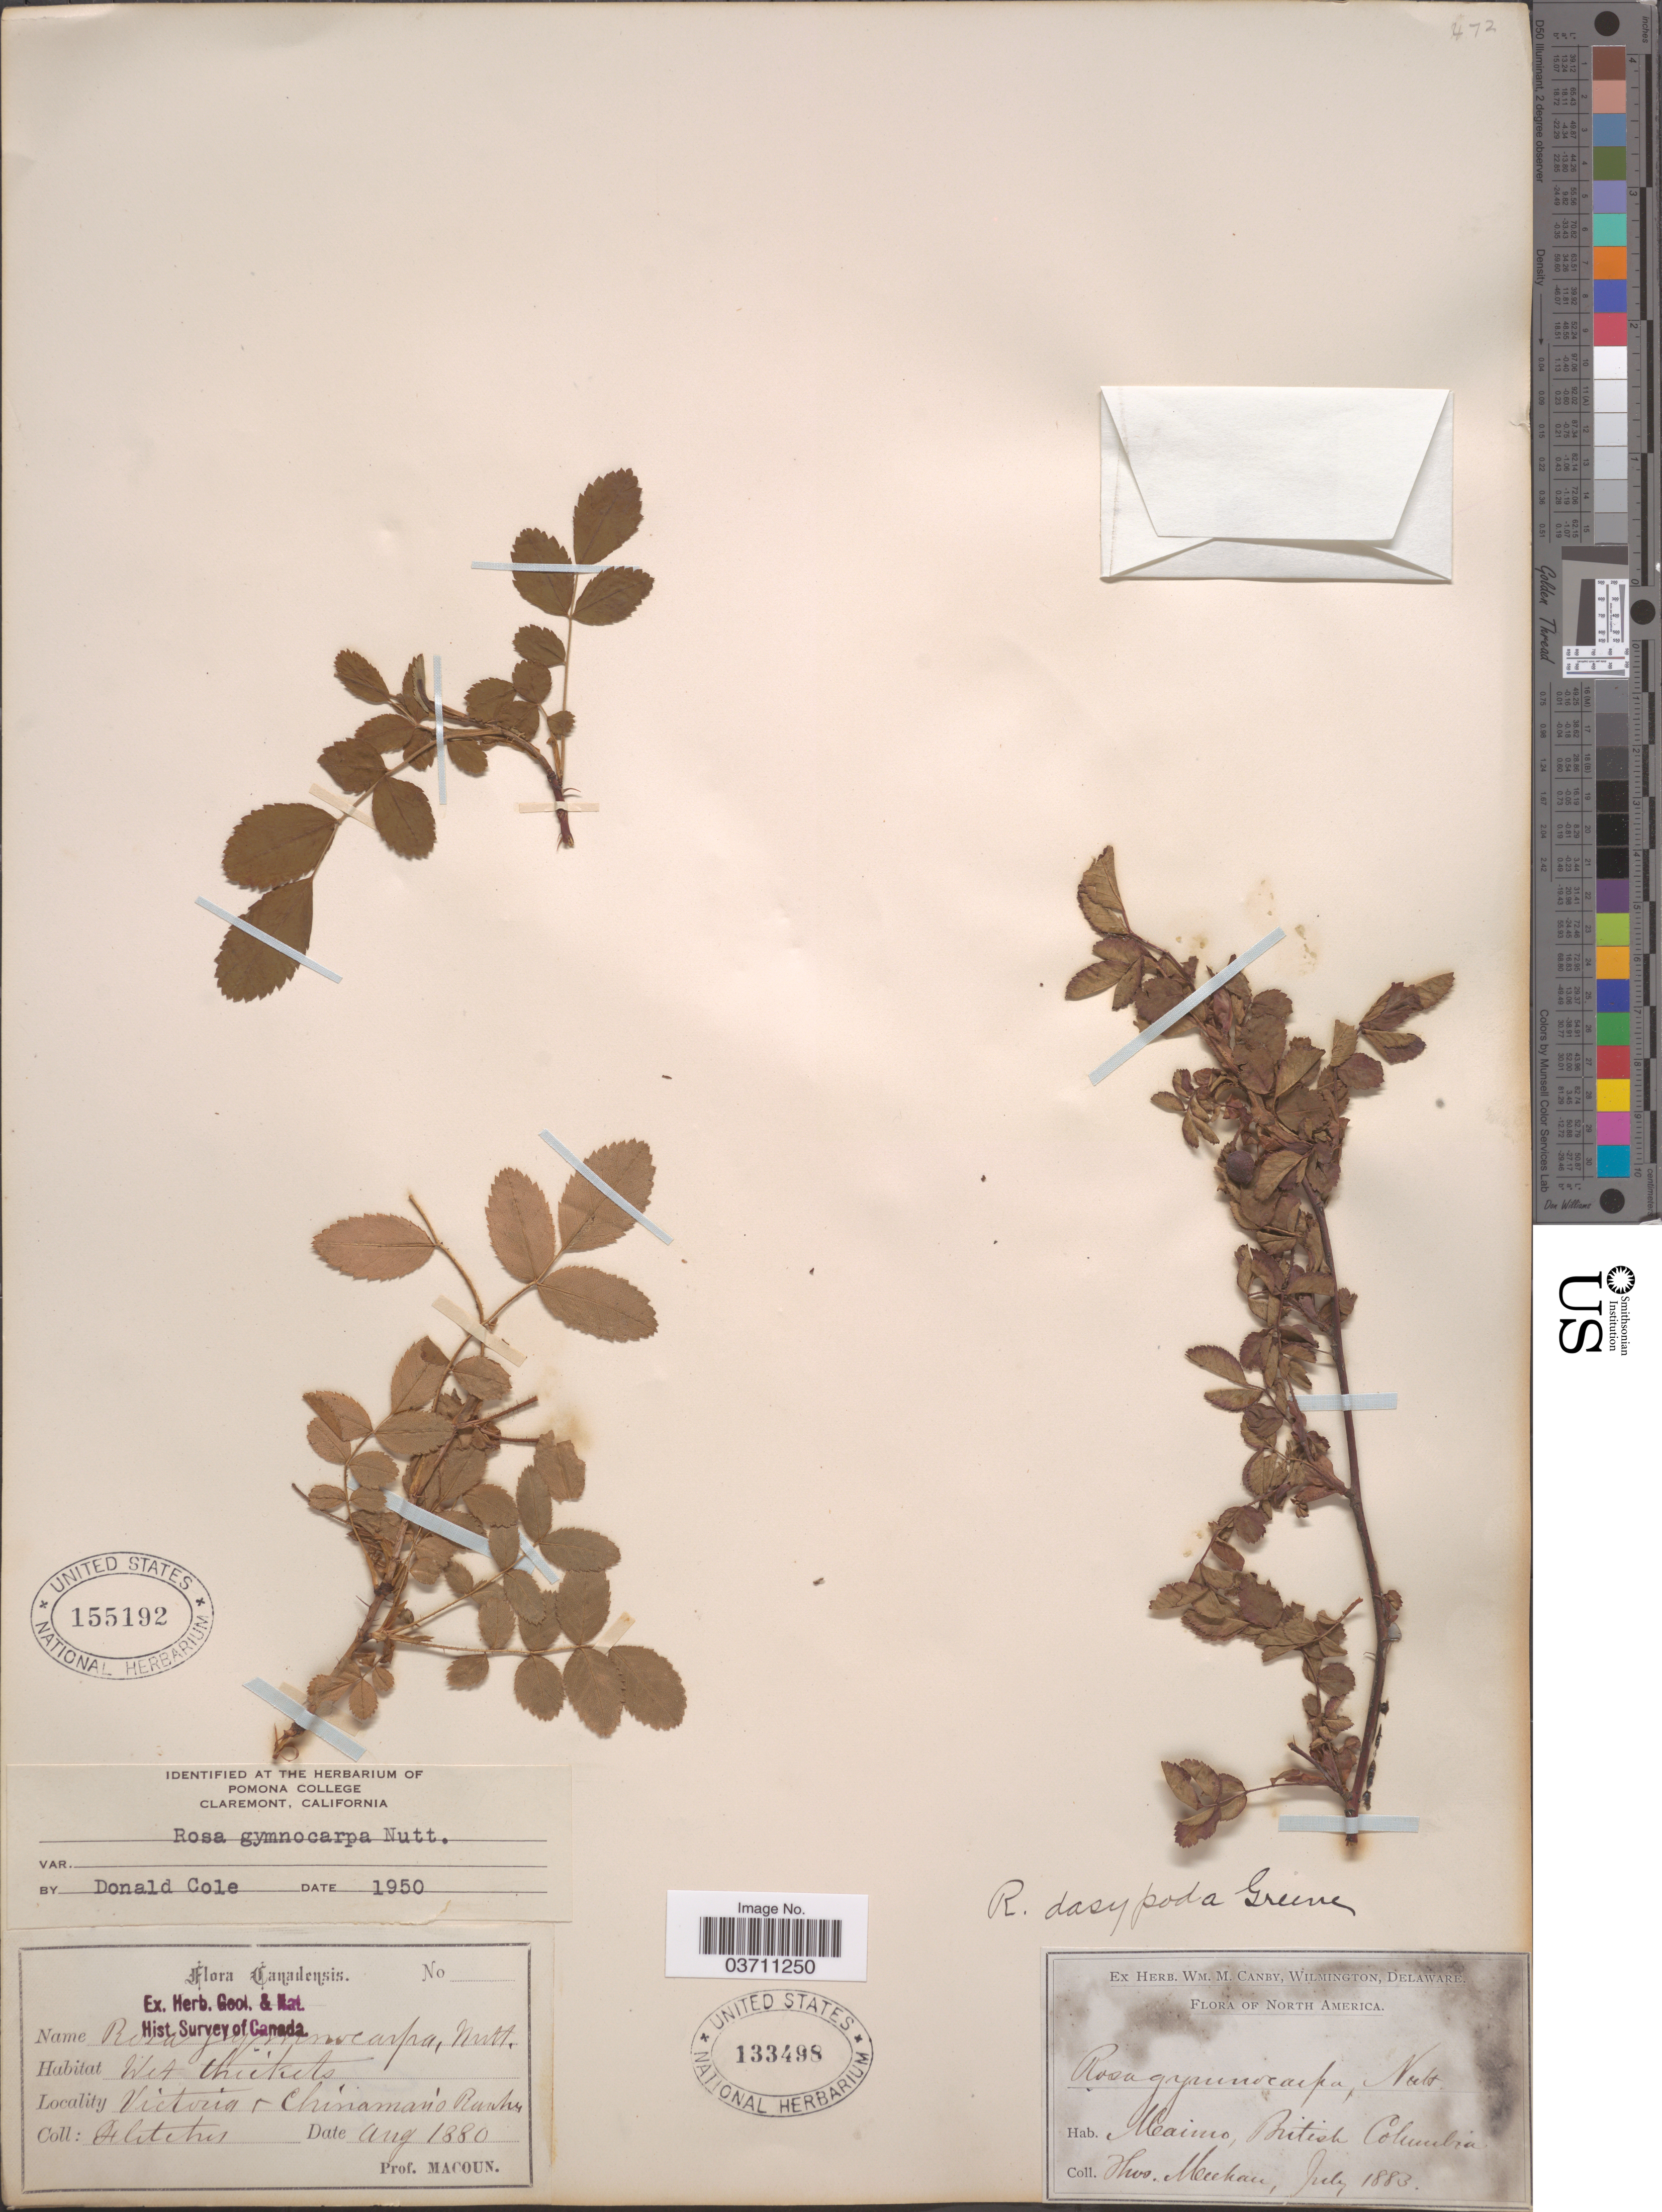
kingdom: Plantae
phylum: Tracheophyta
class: Magnoliopsida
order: Rosales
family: Rosaceae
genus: Rosa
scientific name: Rosa gymnocarpa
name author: Nutt.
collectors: T. Meehan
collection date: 1883-07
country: Canada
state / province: British Columbia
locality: Maimo.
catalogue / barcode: US 133498-2